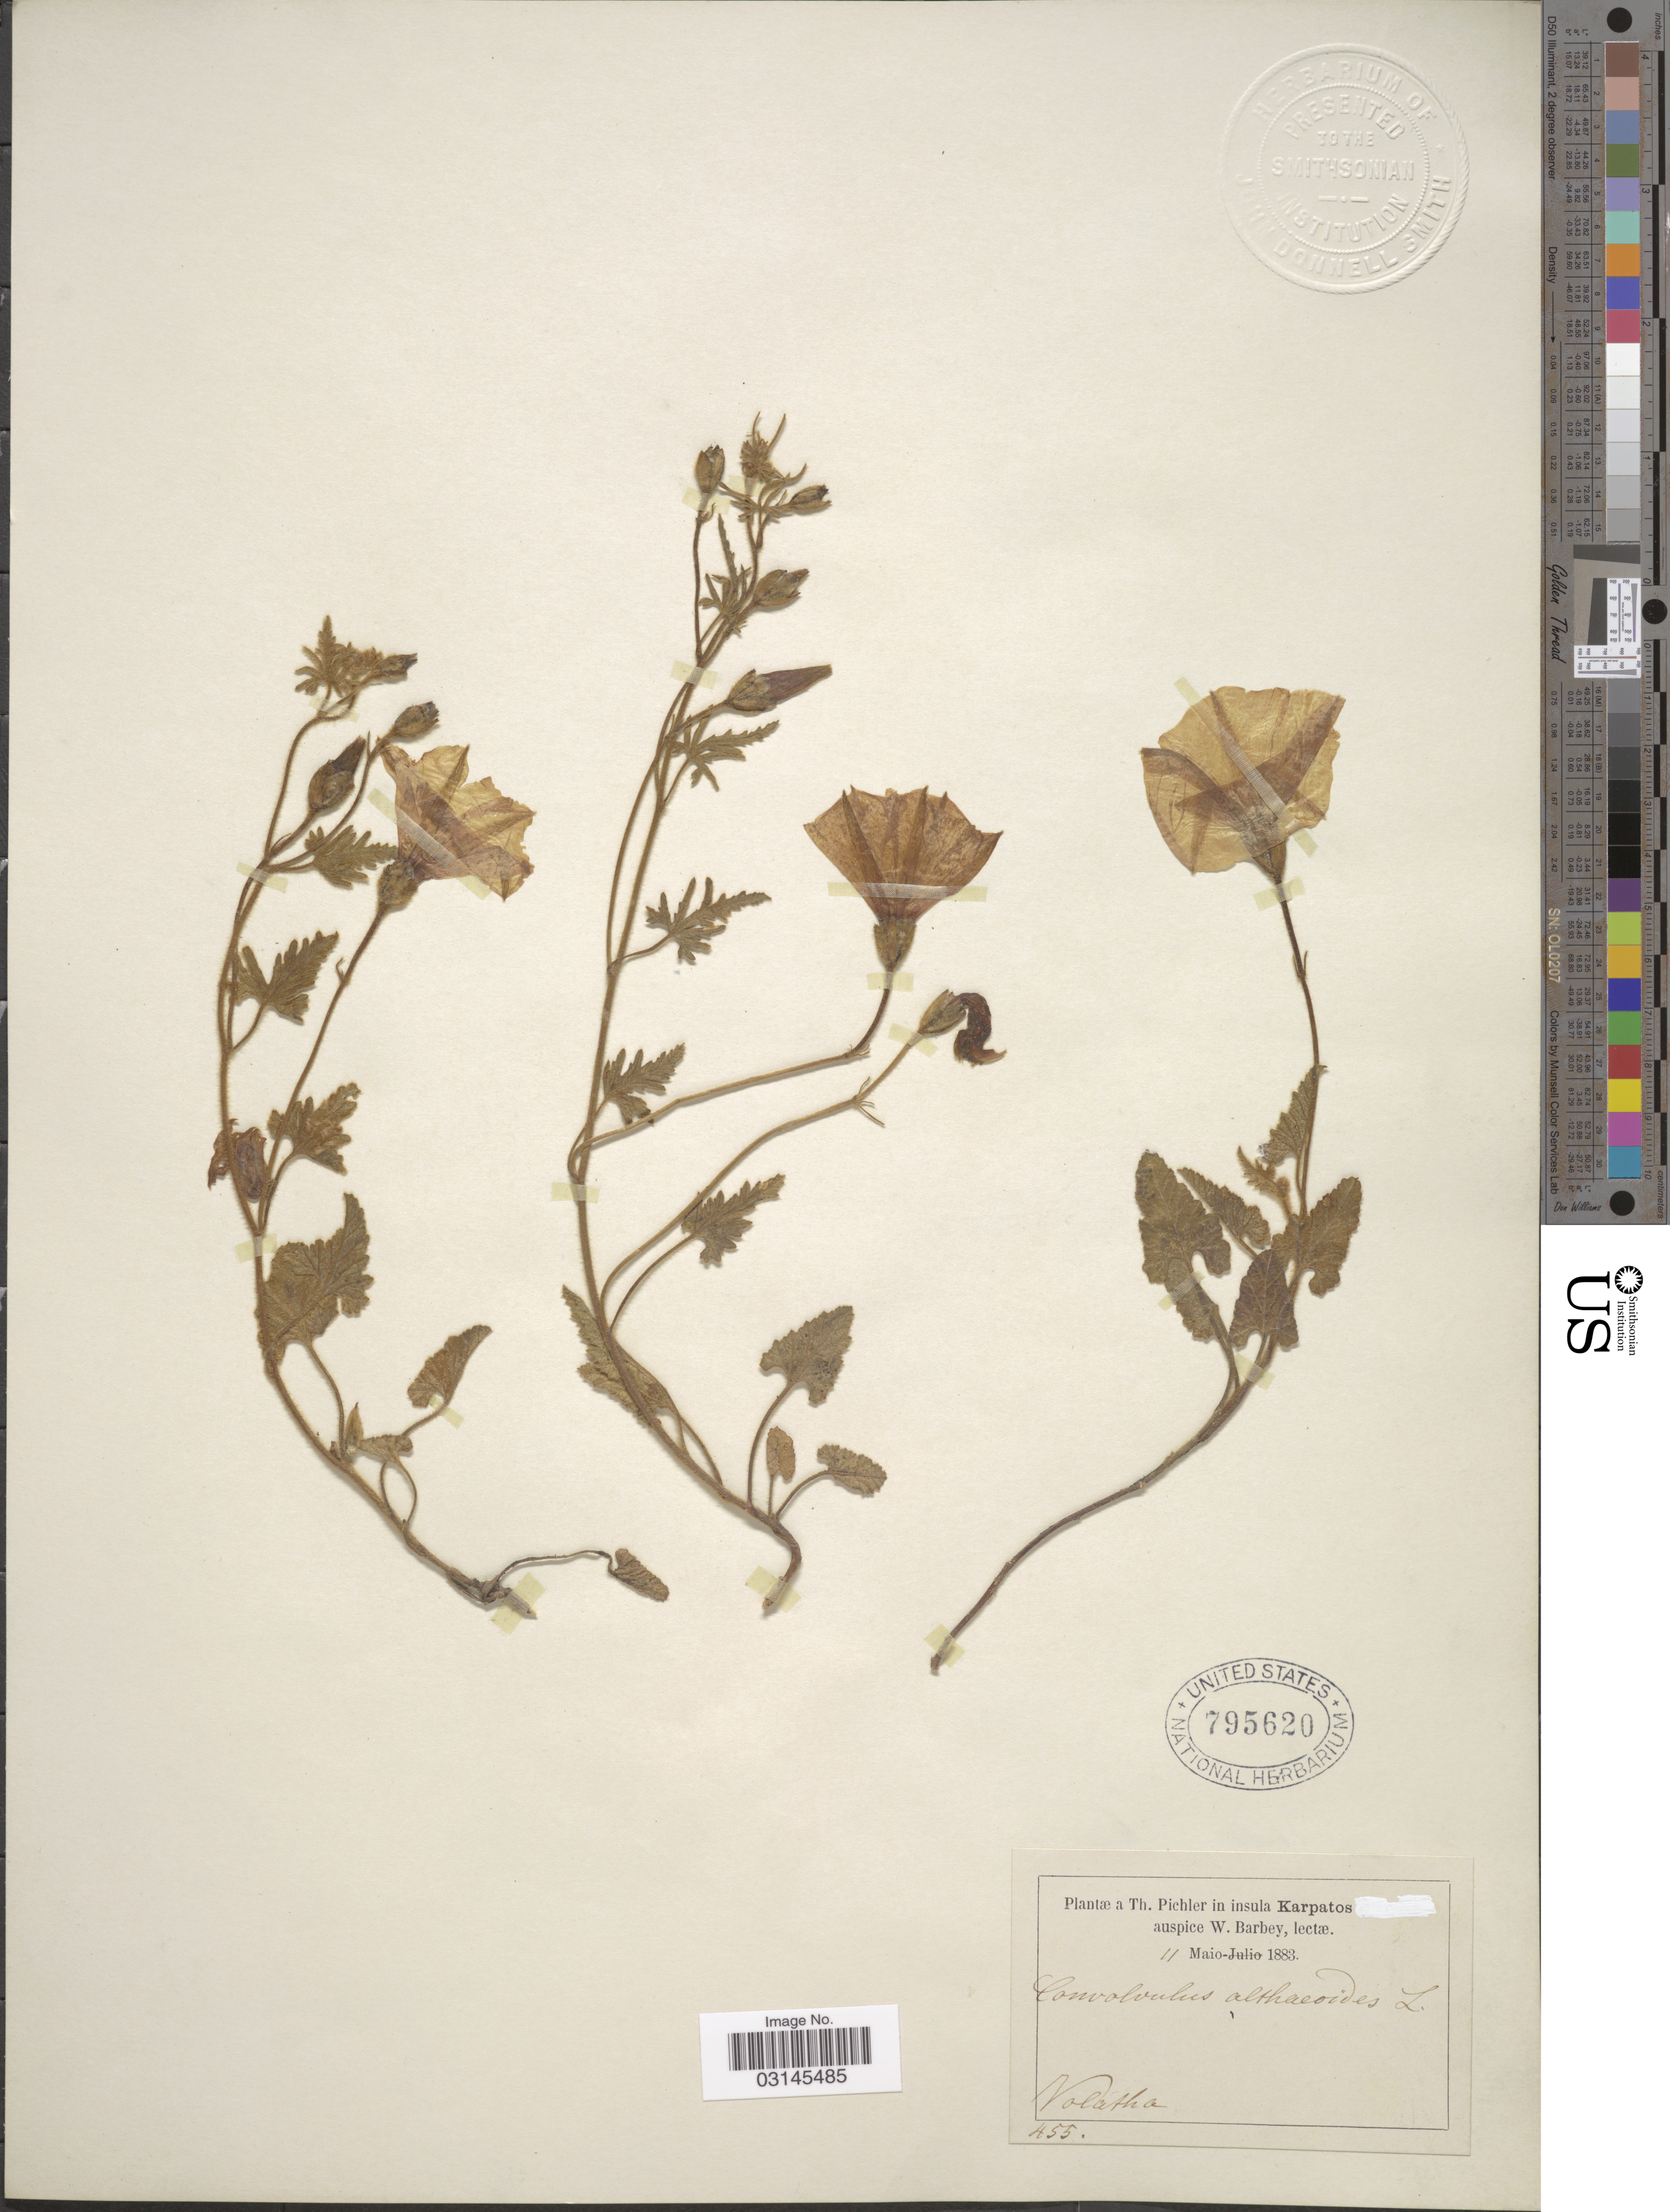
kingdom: Plantae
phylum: Tracheophyta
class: Magnoliopsida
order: Solanales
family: Convolvulaceae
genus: Convolvulus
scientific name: Convolvulus althaeoides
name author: L.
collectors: T. Pichler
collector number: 455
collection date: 1883-05-11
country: Greece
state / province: South Aegean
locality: Insula Karpatos. Volatha.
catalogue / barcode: US 795620